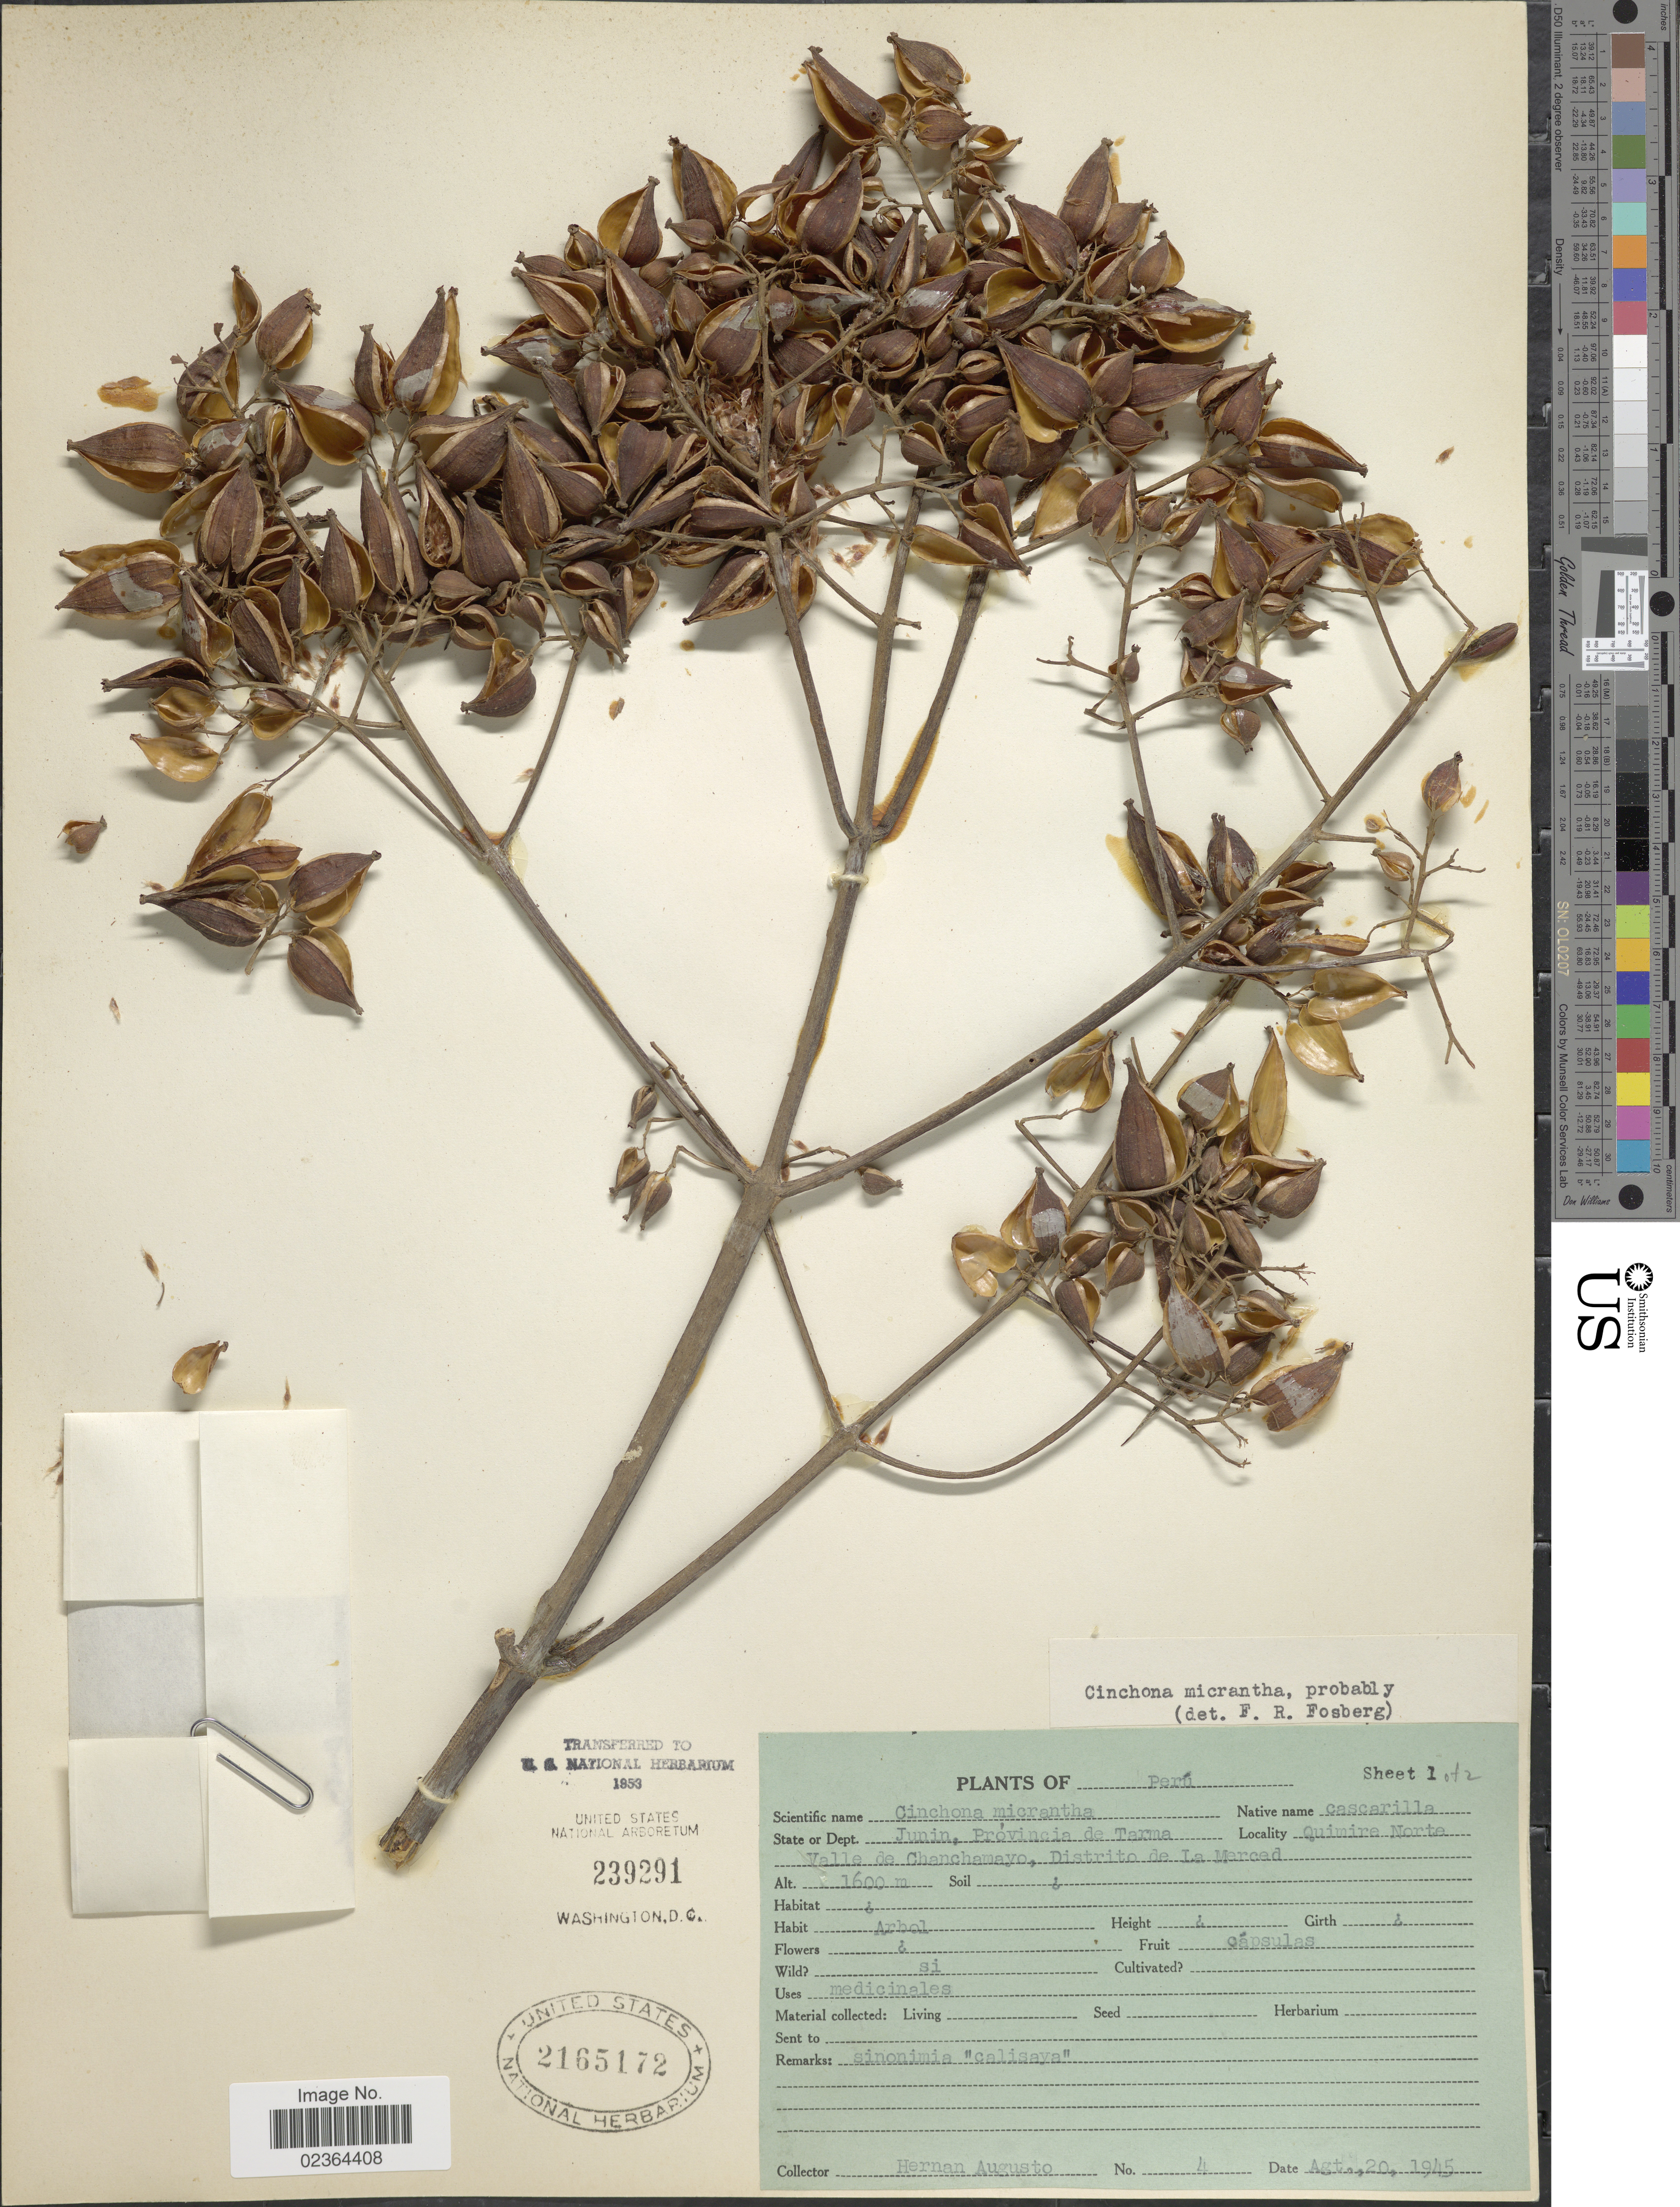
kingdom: Plantae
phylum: Tracheophyta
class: Magnoliopsida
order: Gentianales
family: Rubiaceae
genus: Cinchona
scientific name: Cinchona micrantha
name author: Ruiz & Pav.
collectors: H. Augusto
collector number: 4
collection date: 1945-08-20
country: Peru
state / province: Junín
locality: State or Dept. Junin, Provincia de Tarma, Valle de Chanchamayo, Distrito de La Merced, Quimire Norte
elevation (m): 1600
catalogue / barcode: US 2165172